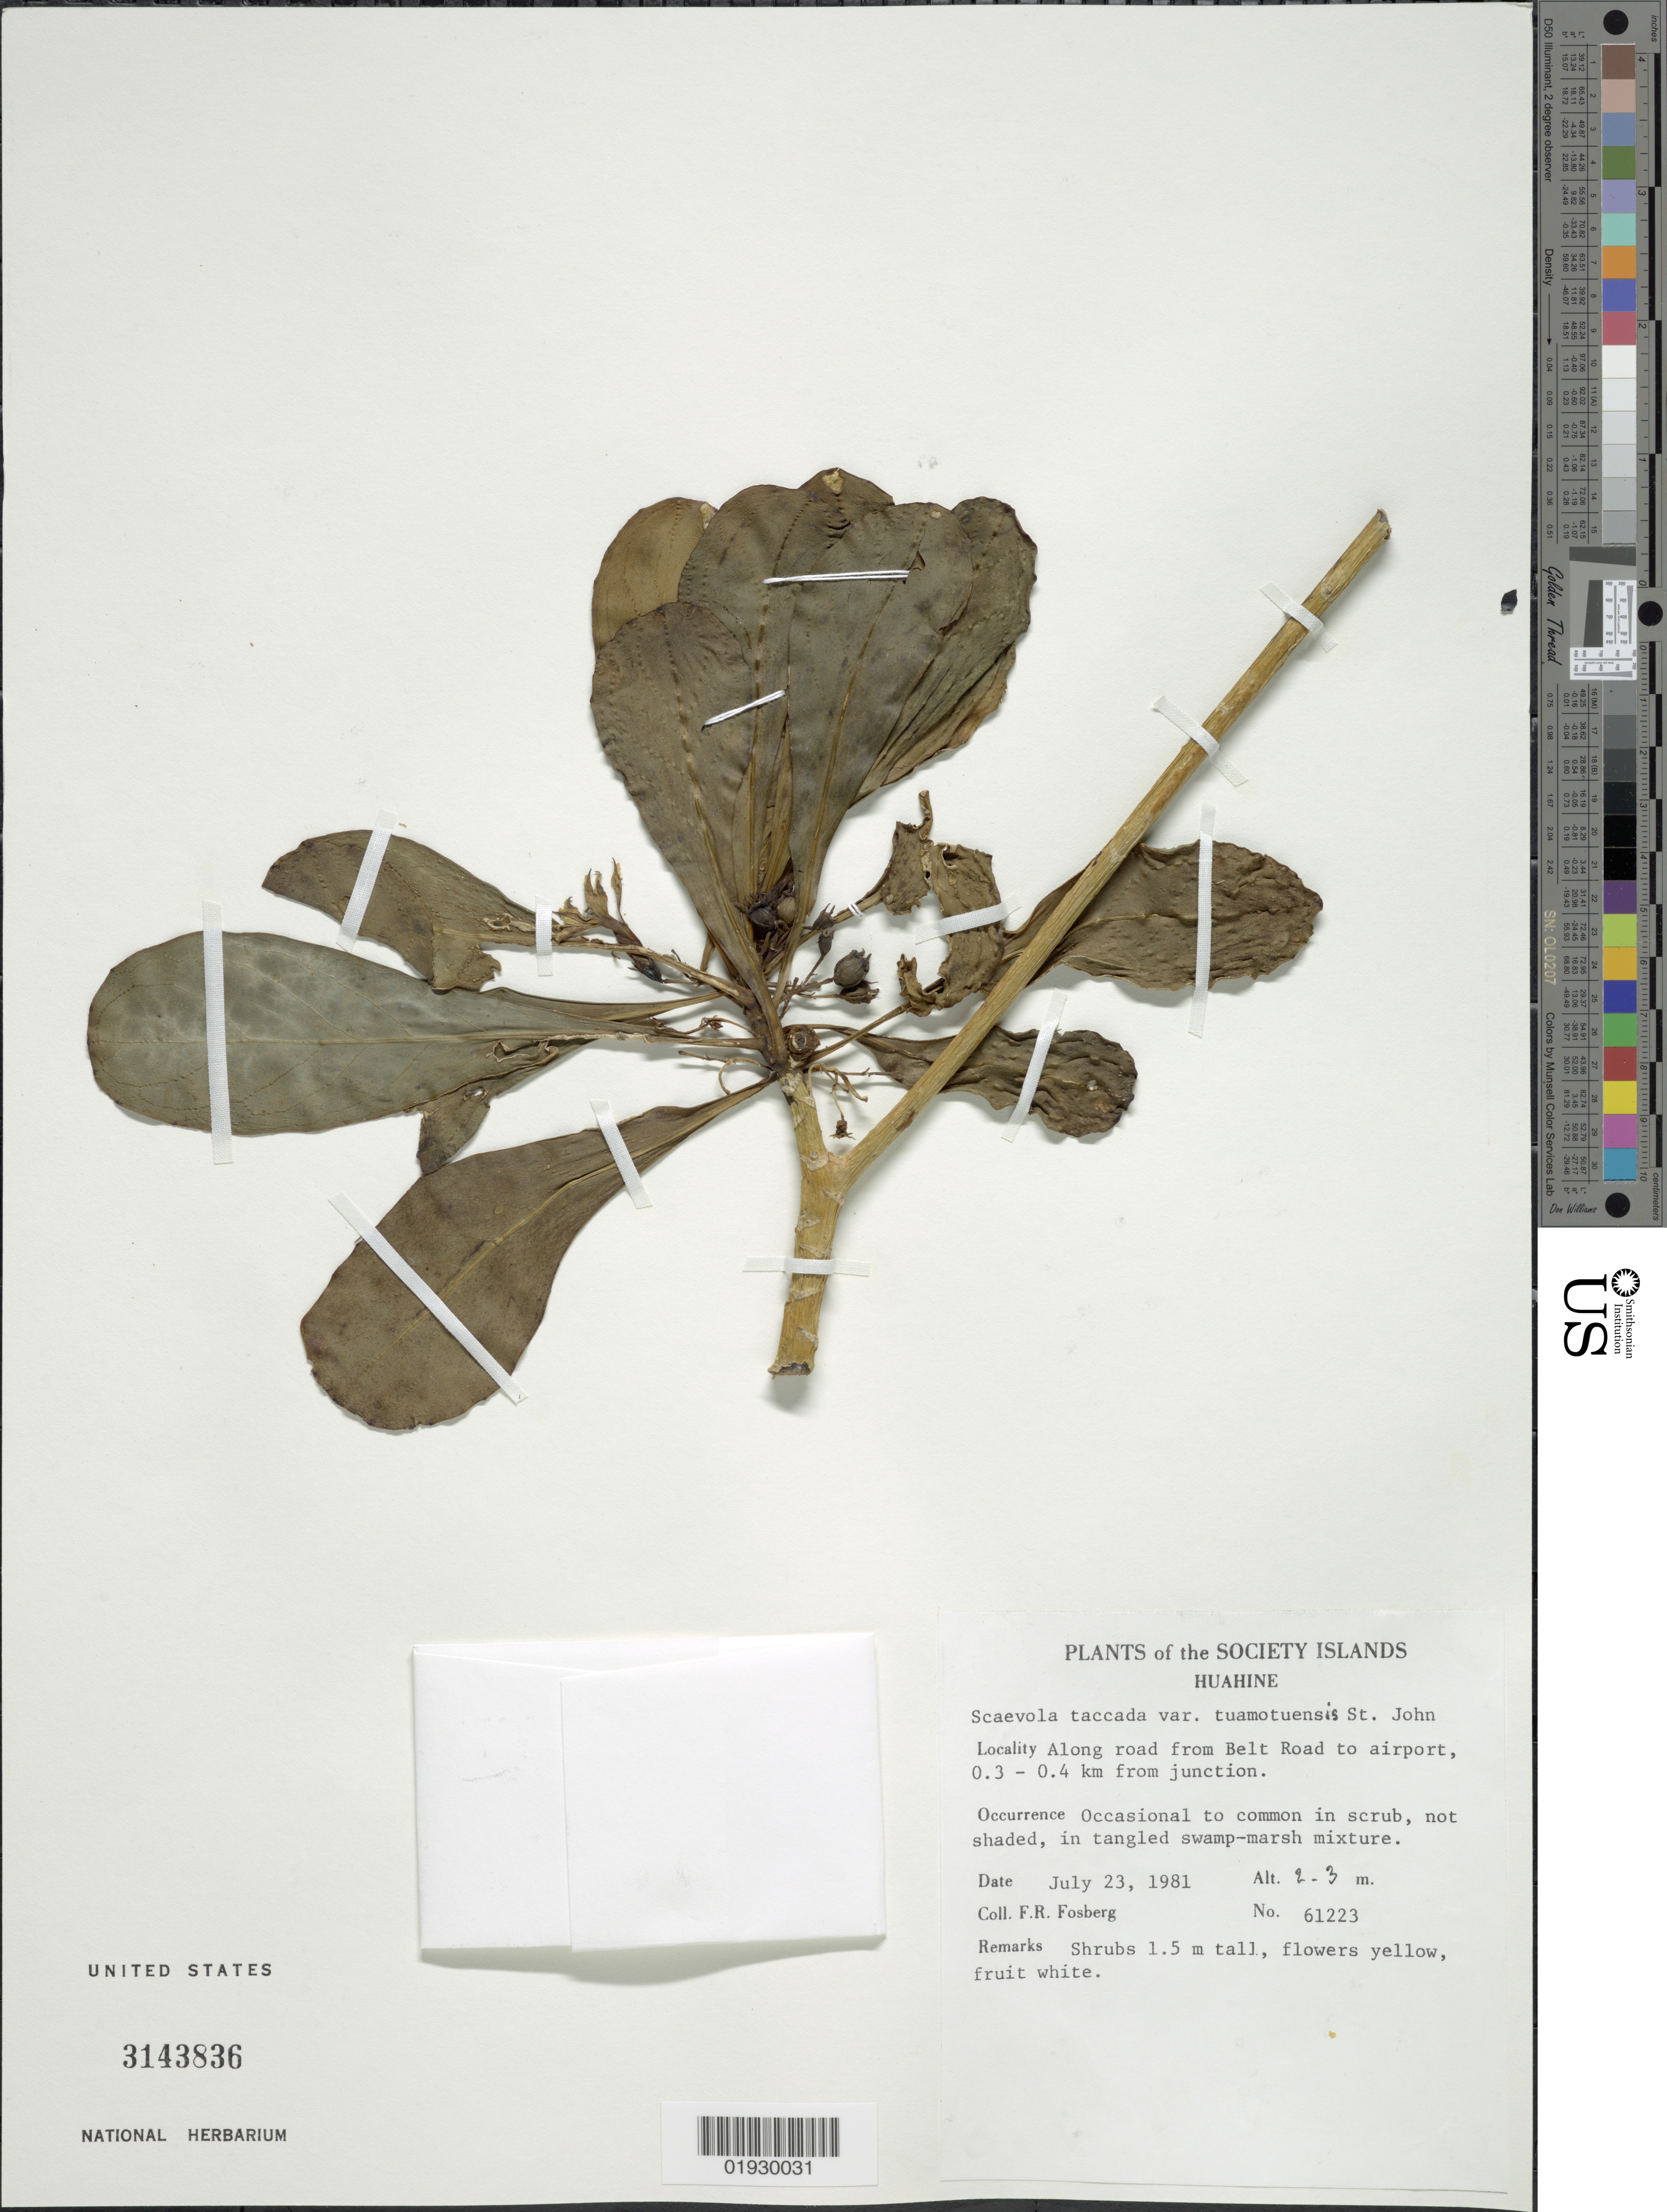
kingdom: Plantae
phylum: Tracheophyta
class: Magnoliopsida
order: Asterales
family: Goodeniaceae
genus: Scaevola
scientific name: Scaevola taccada var. tuamotensis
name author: H. St. John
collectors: F. R. Fosberg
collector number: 61223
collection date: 1981-07-23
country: French Polynesia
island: Huahine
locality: Society Islands, Huahine, Along road from Belt Road to airport, 0.3 - 0.4 km from junction.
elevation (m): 2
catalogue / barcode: US 3143836